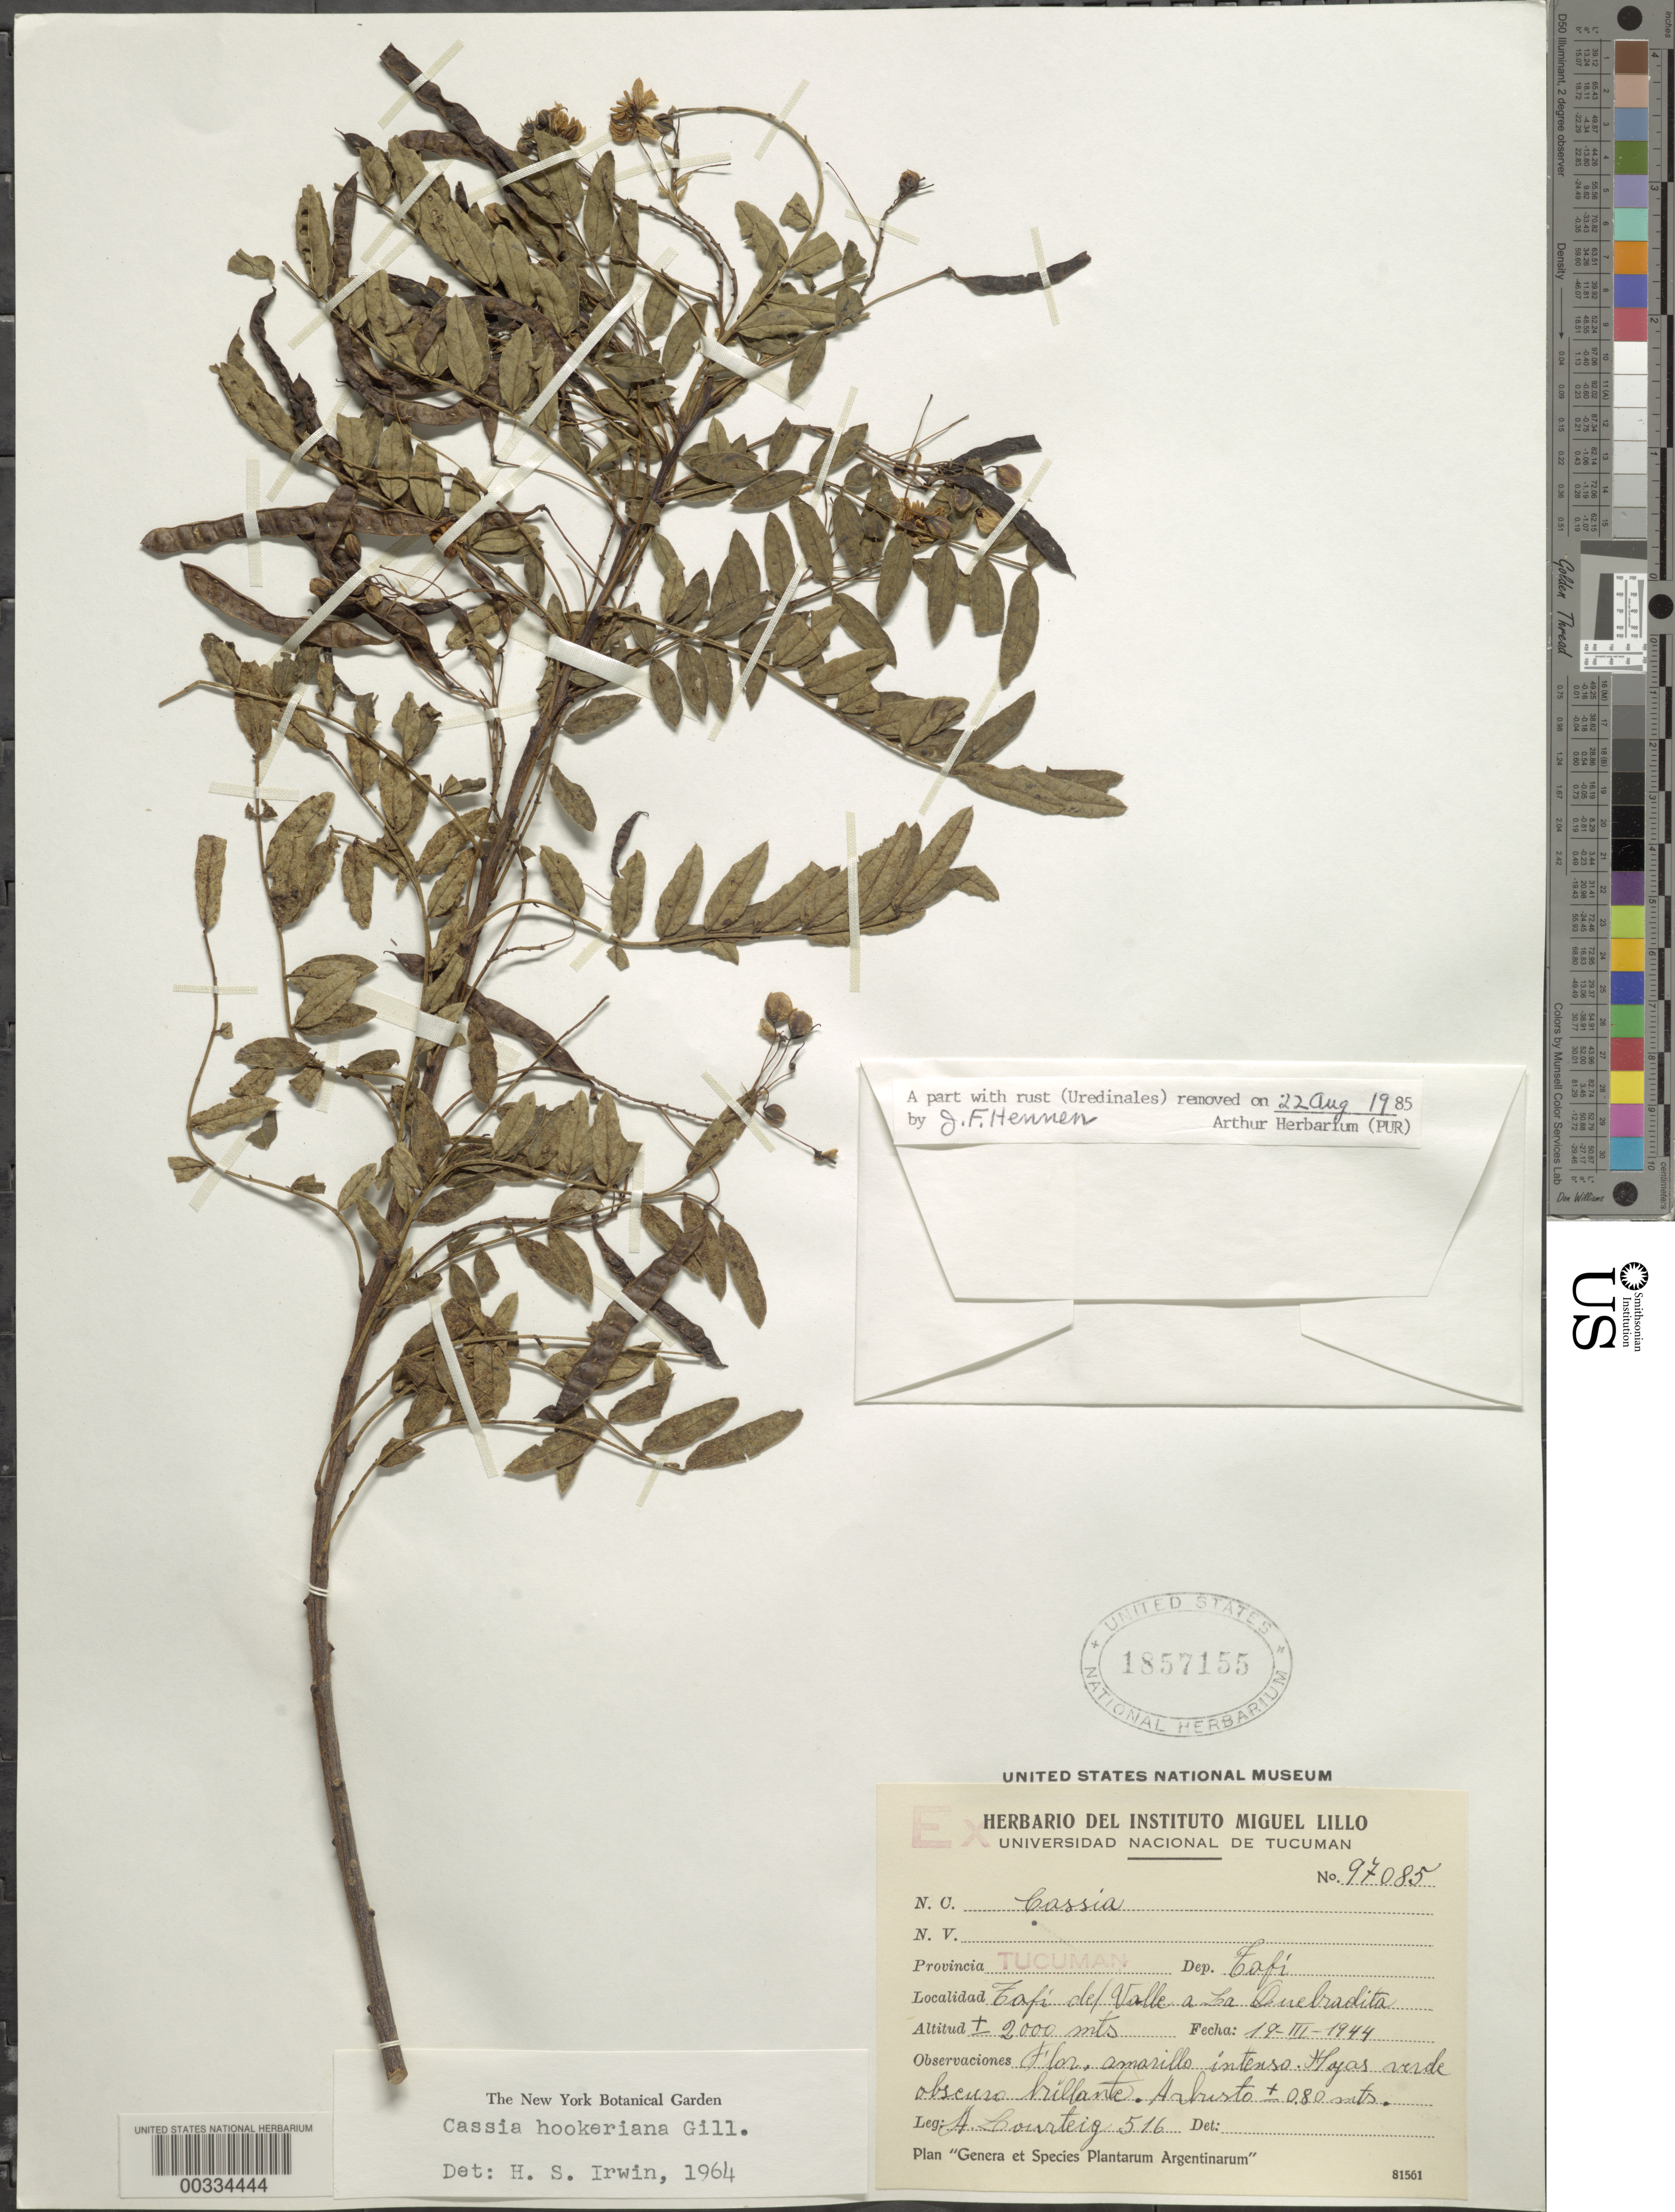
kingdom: Plantae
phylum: Tracheophyta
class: Magnoliopsida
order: Fabales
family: Fabaceae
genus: Senna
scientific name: Senna hookeriana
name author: Vatke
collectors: A. Lourteig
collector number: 516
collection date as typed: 19 Mar 1944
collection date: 1944-03-19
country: Argentina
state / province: Tucumán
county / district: Tafí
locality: Tafi del Valle a la Quebradita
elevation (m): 2000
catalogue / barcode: US 1857155